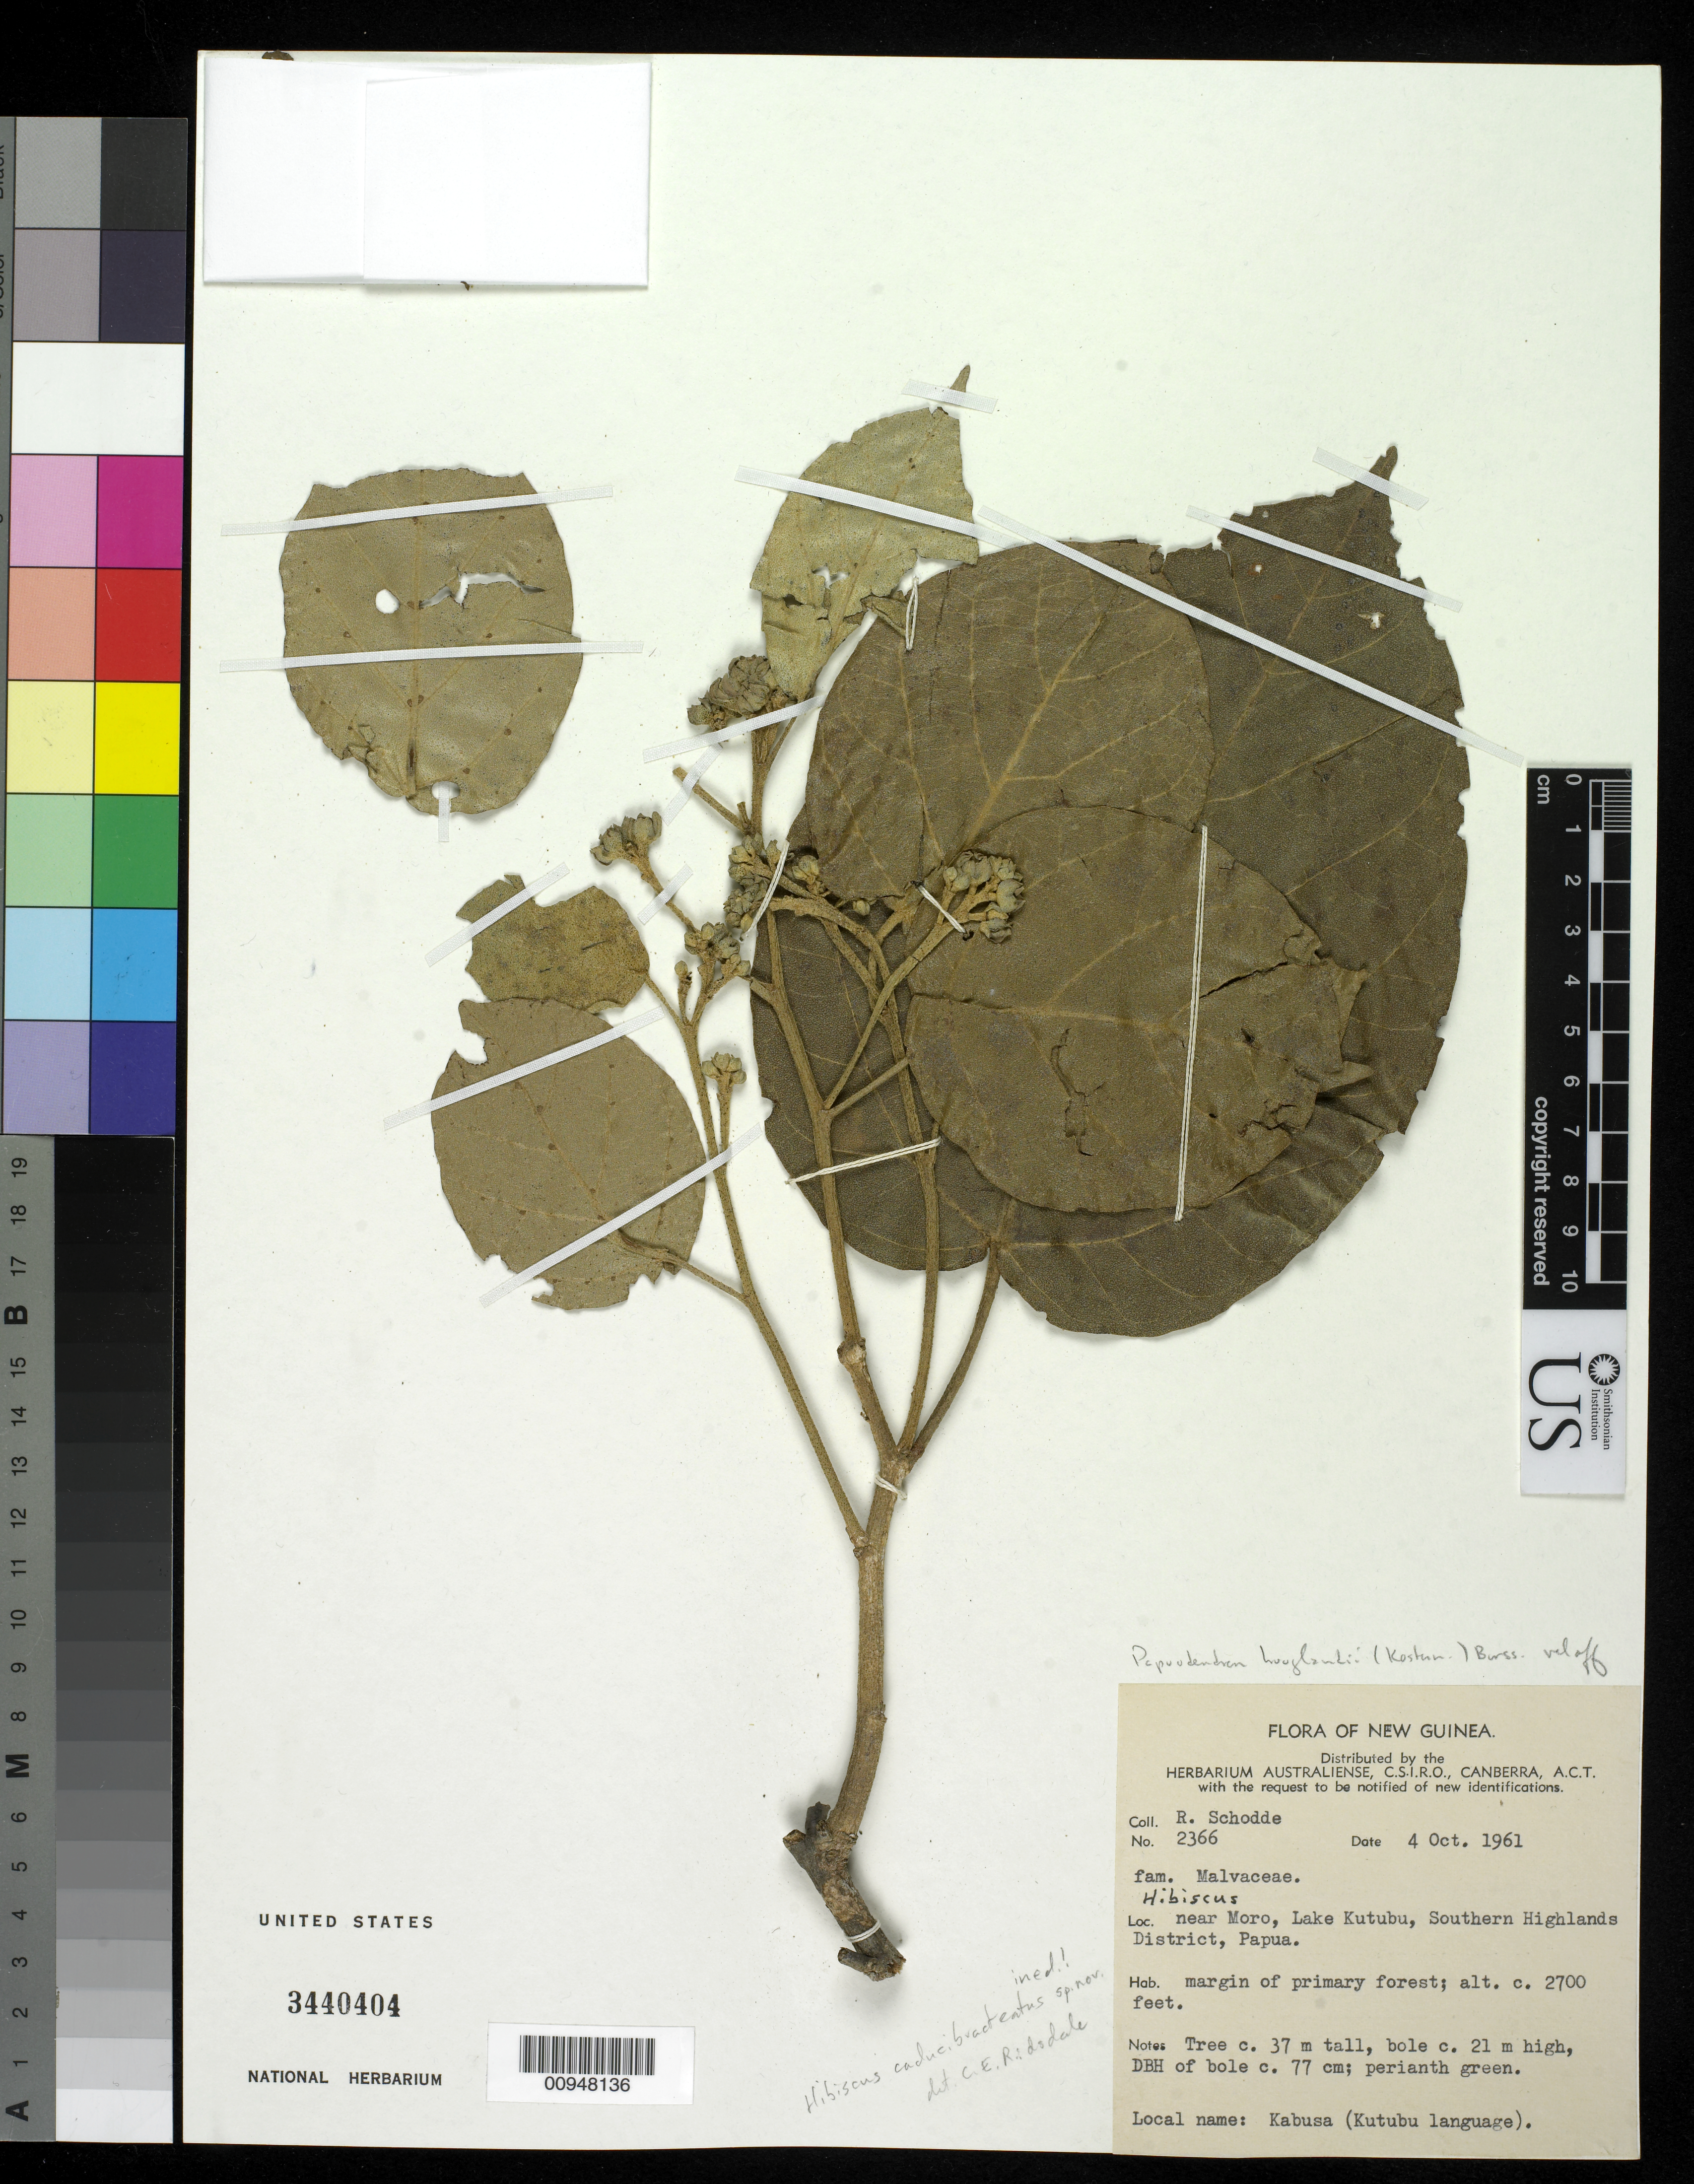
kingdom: Plantae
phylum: Tracheophyta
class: Magnoliopsida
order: Malvales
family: Malvaceae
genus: Papuodendron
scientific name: Papuodendron hooglandianum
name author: (Kosterm.) Borss.Waalk.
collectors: R. Schodde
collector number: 2366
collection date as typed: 04 Oct 1961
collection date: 1961-10-04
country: Papua New Guinea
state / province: Southern Highlands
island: New Guinea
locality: Near Moro, Lake Kutubu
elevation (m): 823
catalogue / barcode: US 3440404